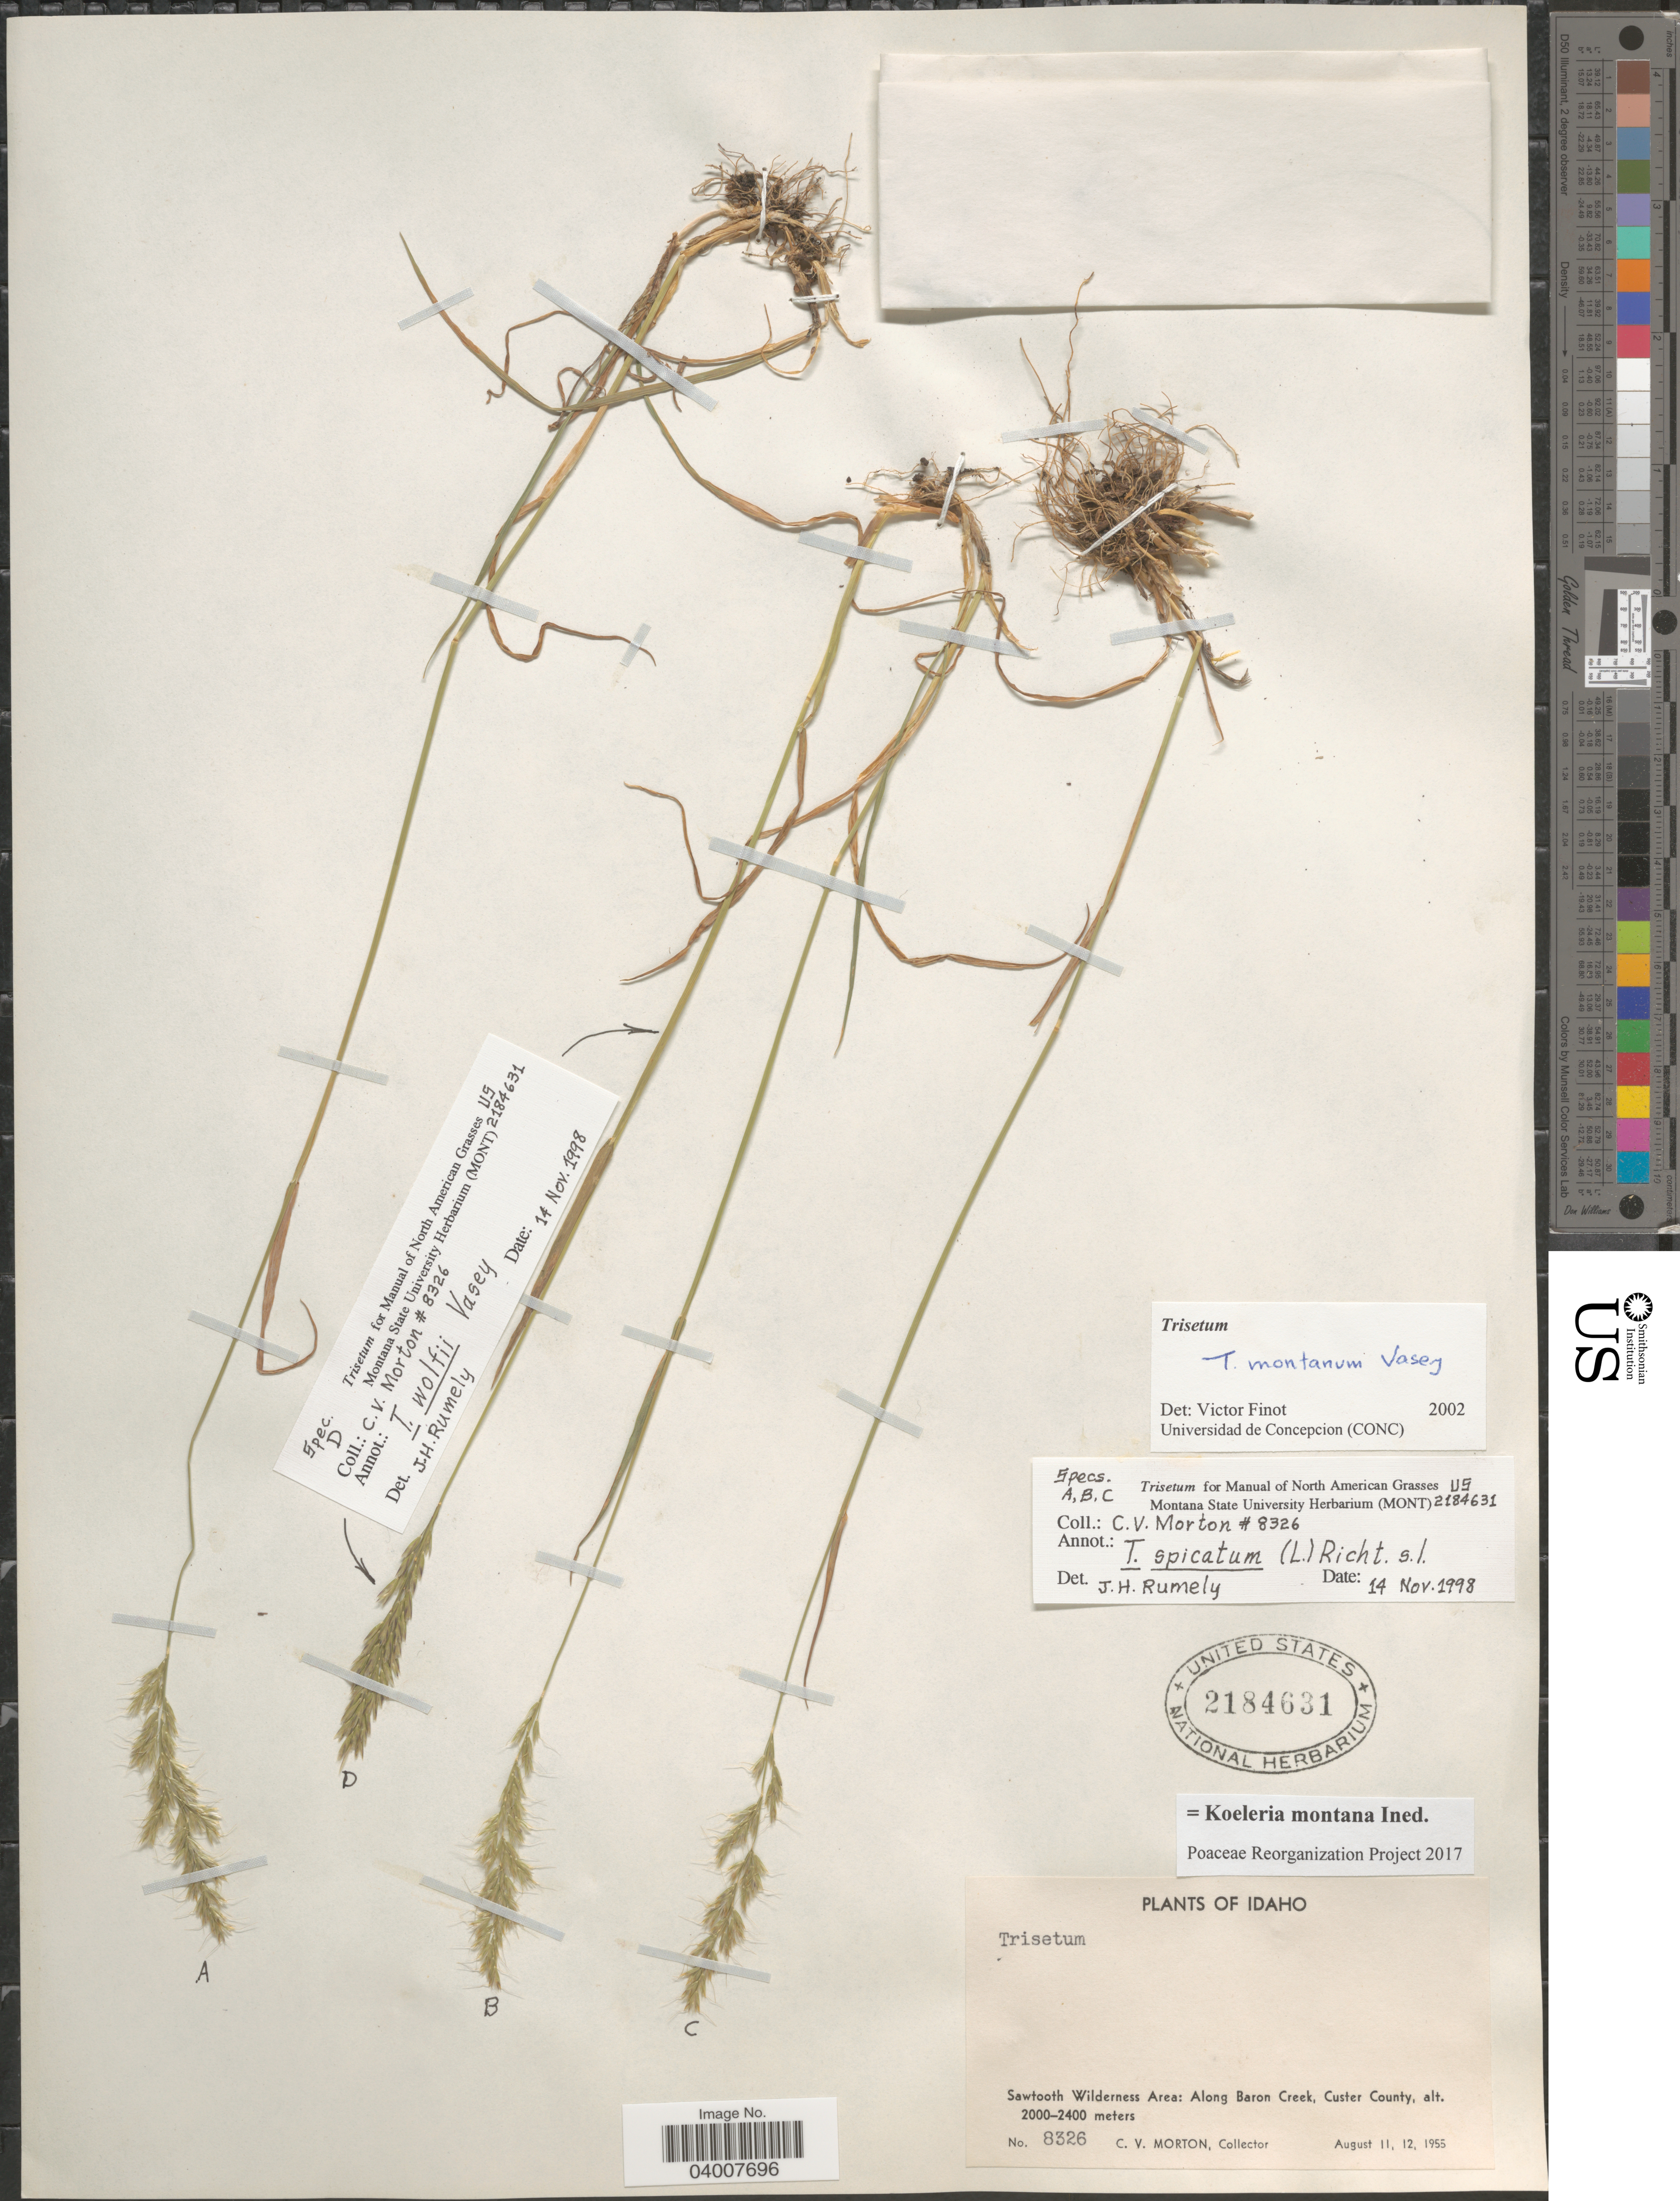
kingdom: Plantae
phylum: Tracheophyta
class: Liliopsida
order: Poales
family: Poaceae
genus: Koeleria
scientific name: Koeleria montana ined.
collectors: C. V. Morton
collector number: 8326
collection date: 1955-08-11/1955-08-12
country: United States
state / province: Idaho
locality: Sawtooth Wilderness Area: Along Baron Creek, Custer County.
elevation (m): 2000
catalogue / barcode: US 2184631